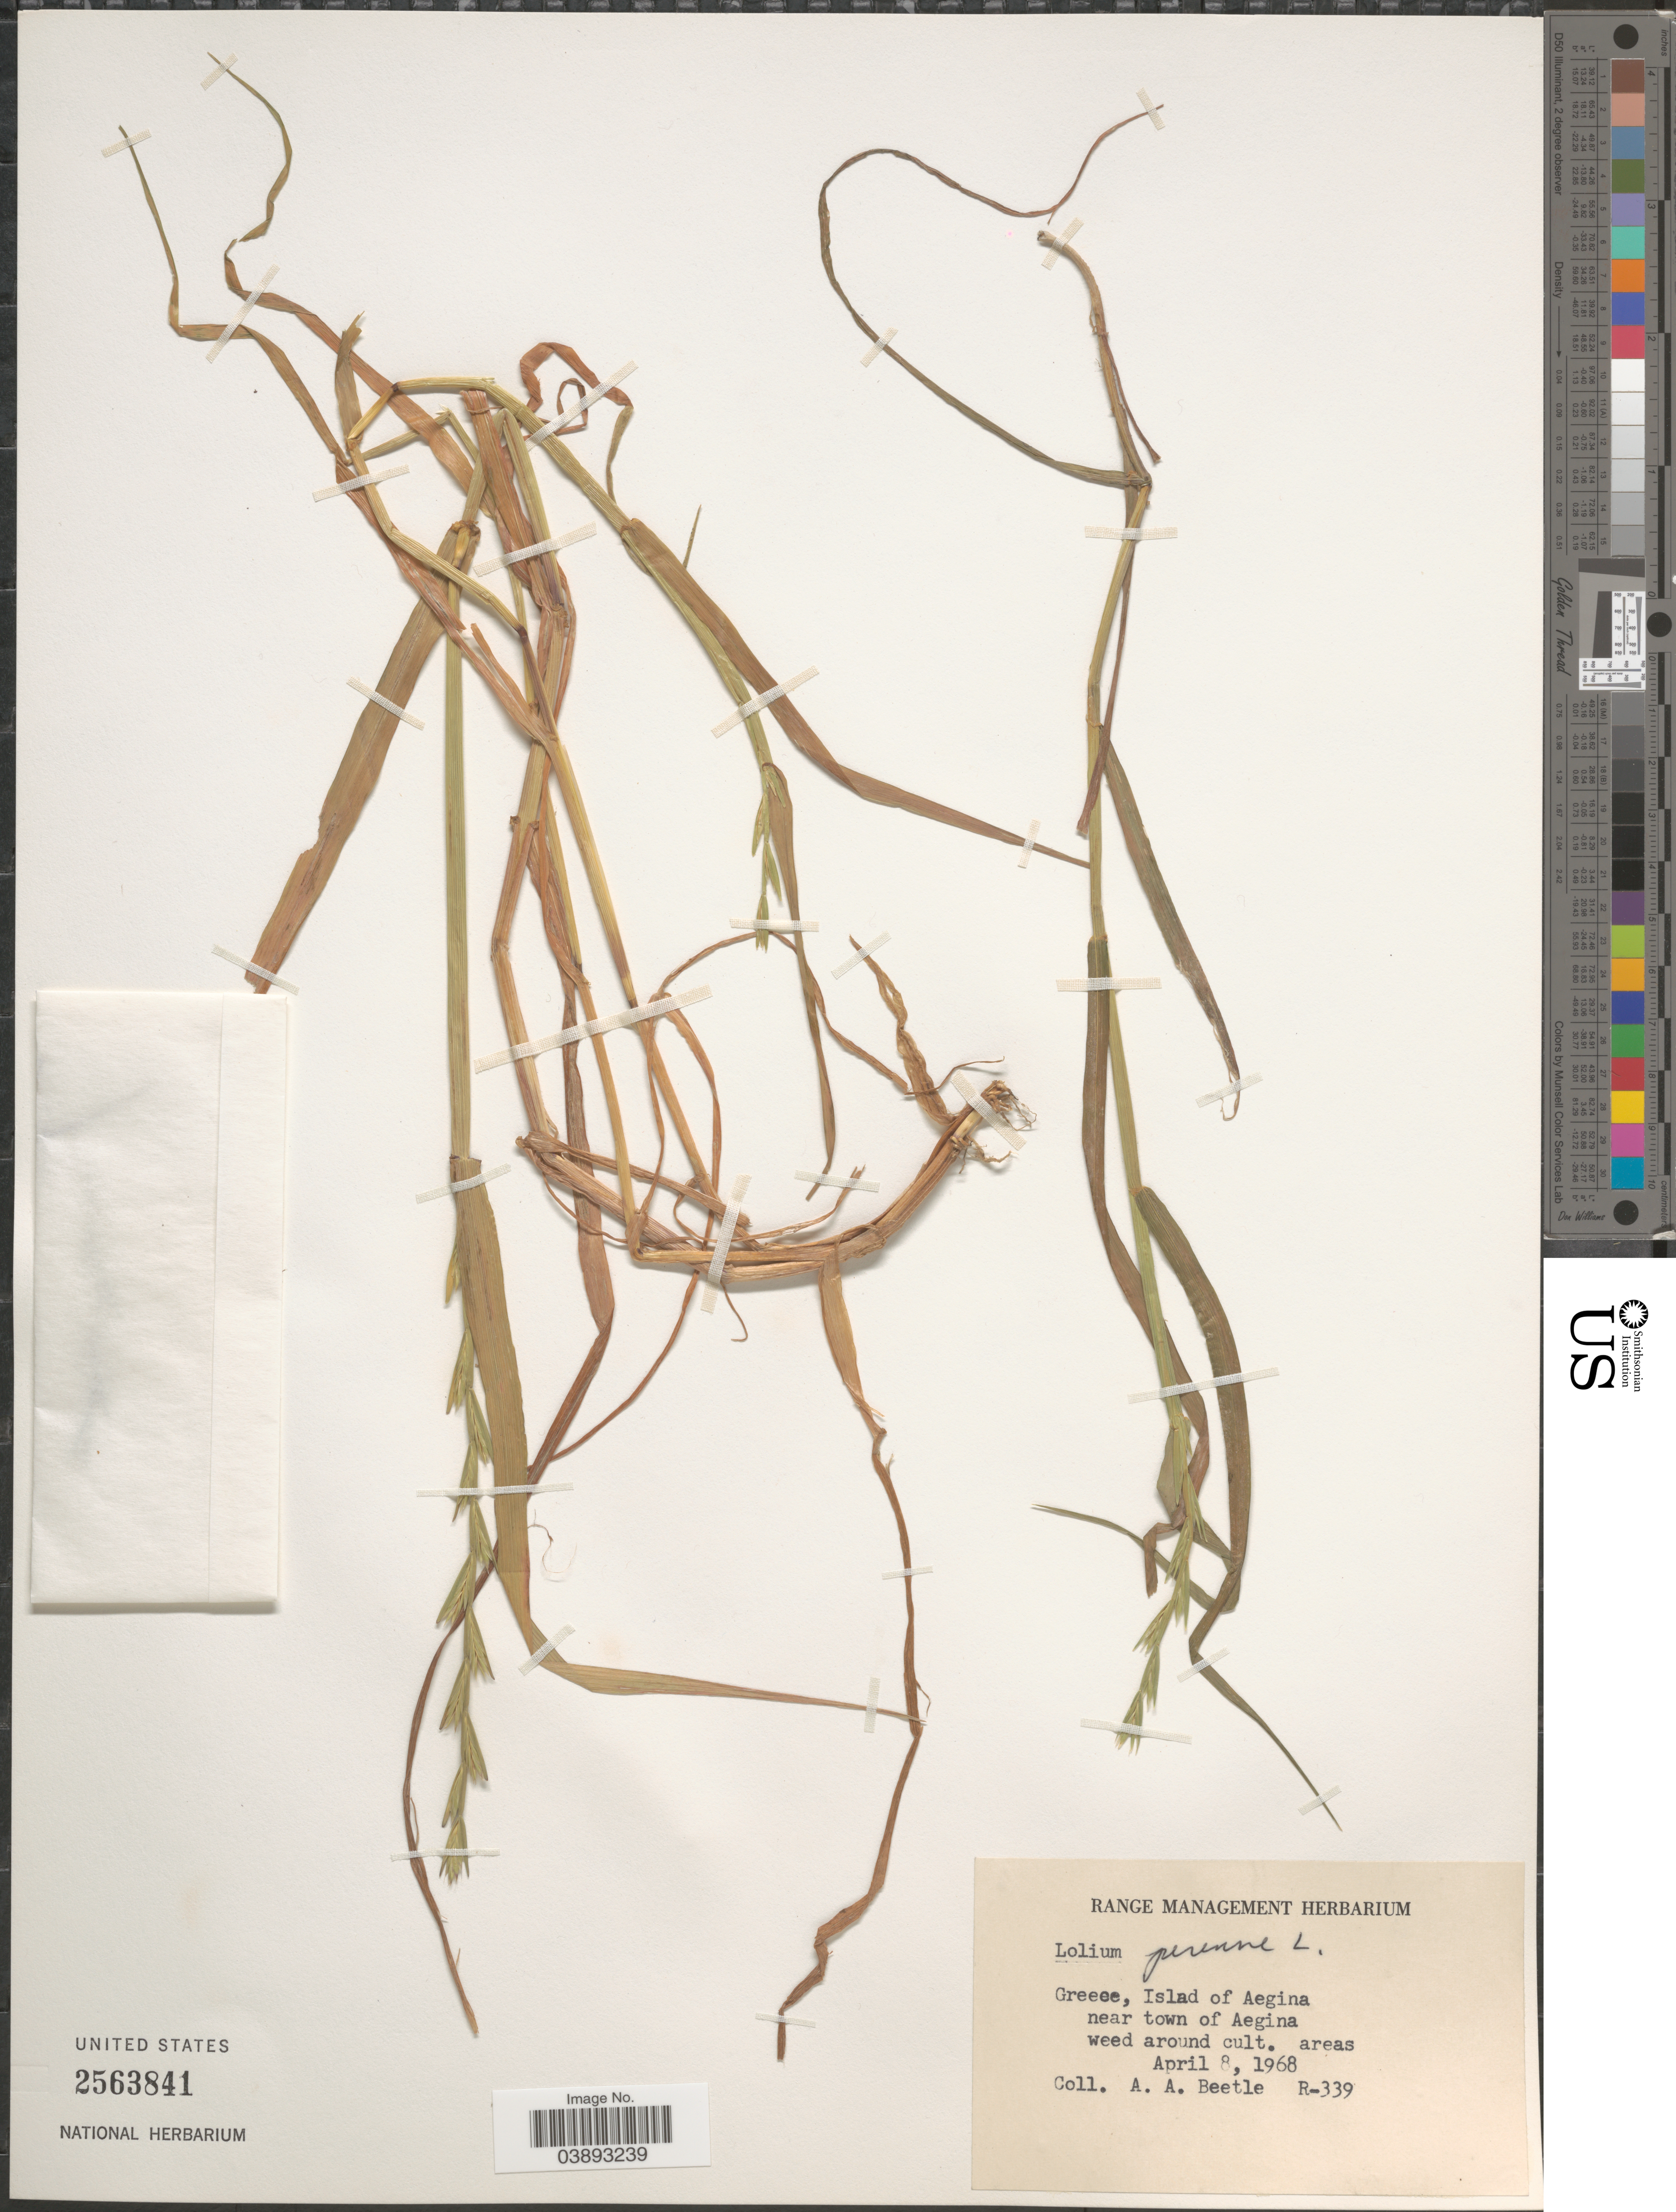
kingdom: Plantae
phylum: Tracheophyta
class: Liliopsida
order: Poales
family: Poaceae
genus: Lolium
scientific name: Lolium perenne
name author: L.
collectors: A. A. Beetle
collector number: R-339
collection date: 1968-04-08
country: Greece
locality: Islad of Aegina near town in Aegina.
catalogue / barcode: US 2563841